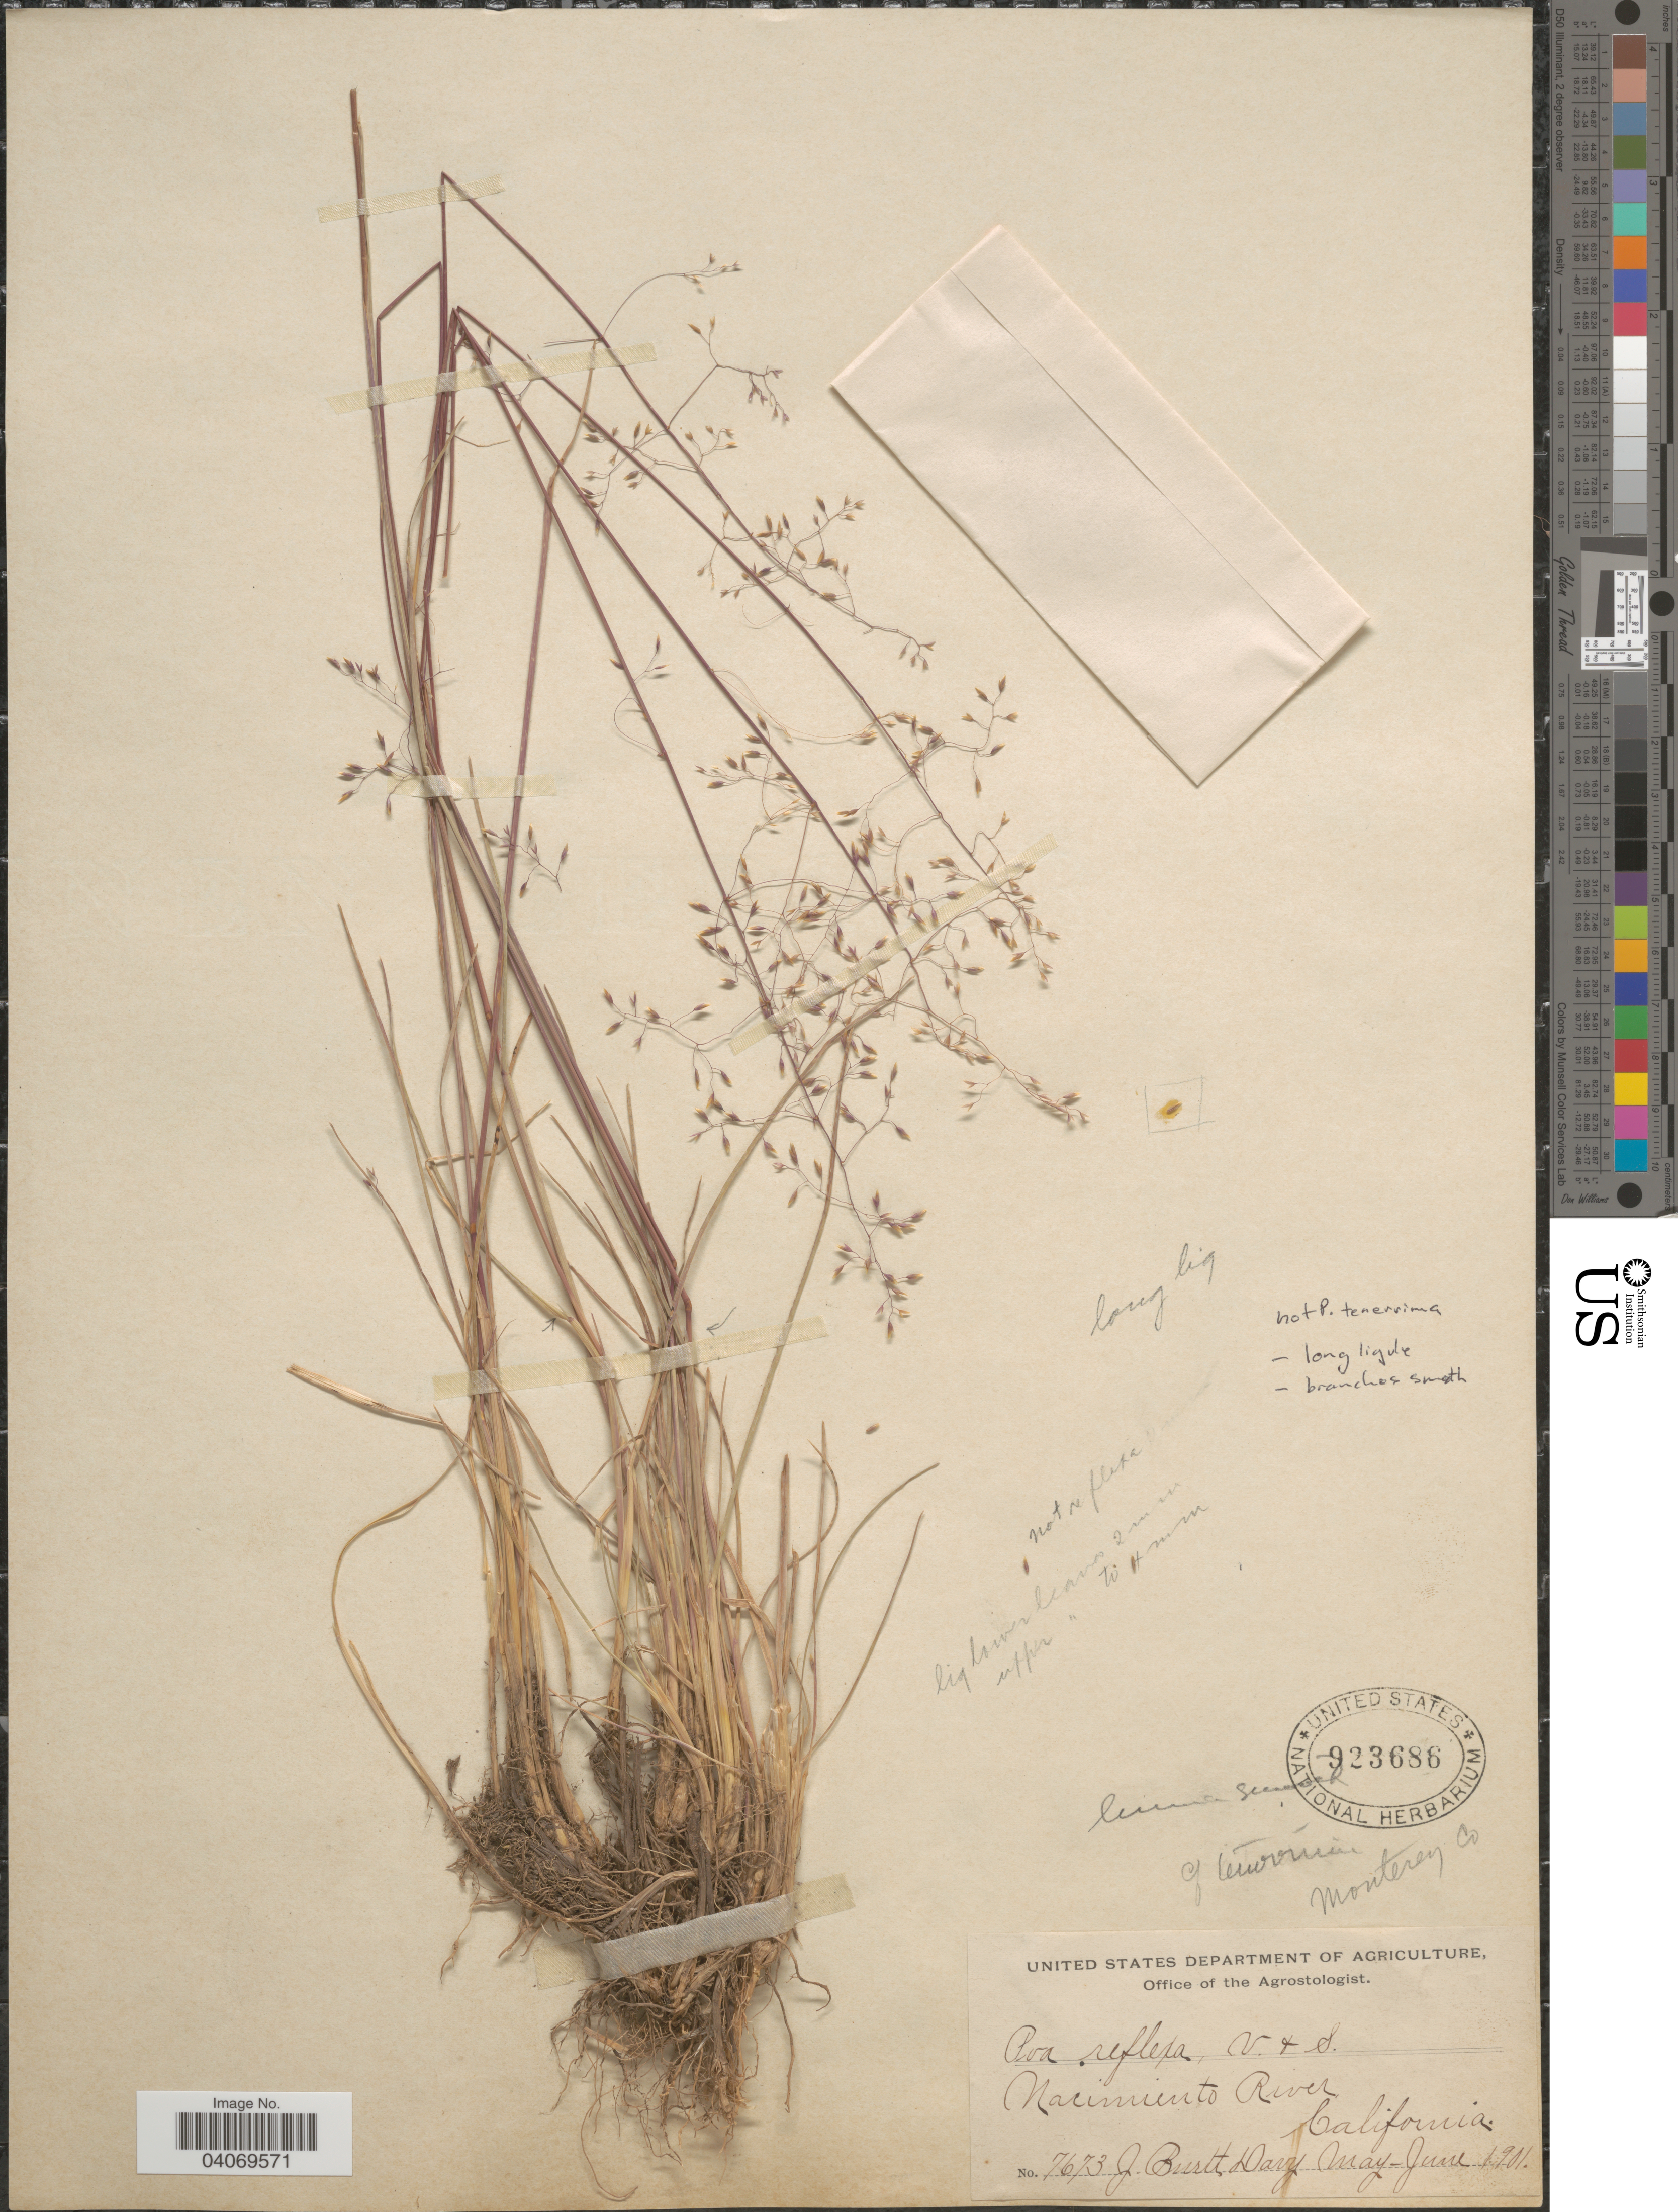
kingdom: Plantae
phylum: Tracheophyta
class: Liliopsida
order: Poales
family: Poaceae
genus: Poa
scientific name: Poa sp.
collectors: J. Burtt Davy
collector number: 7673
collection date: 1901-05/1901-06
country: United States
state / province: California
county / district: Monterey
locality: Monterey Co. Nacimiento River.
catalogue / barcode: US 923686